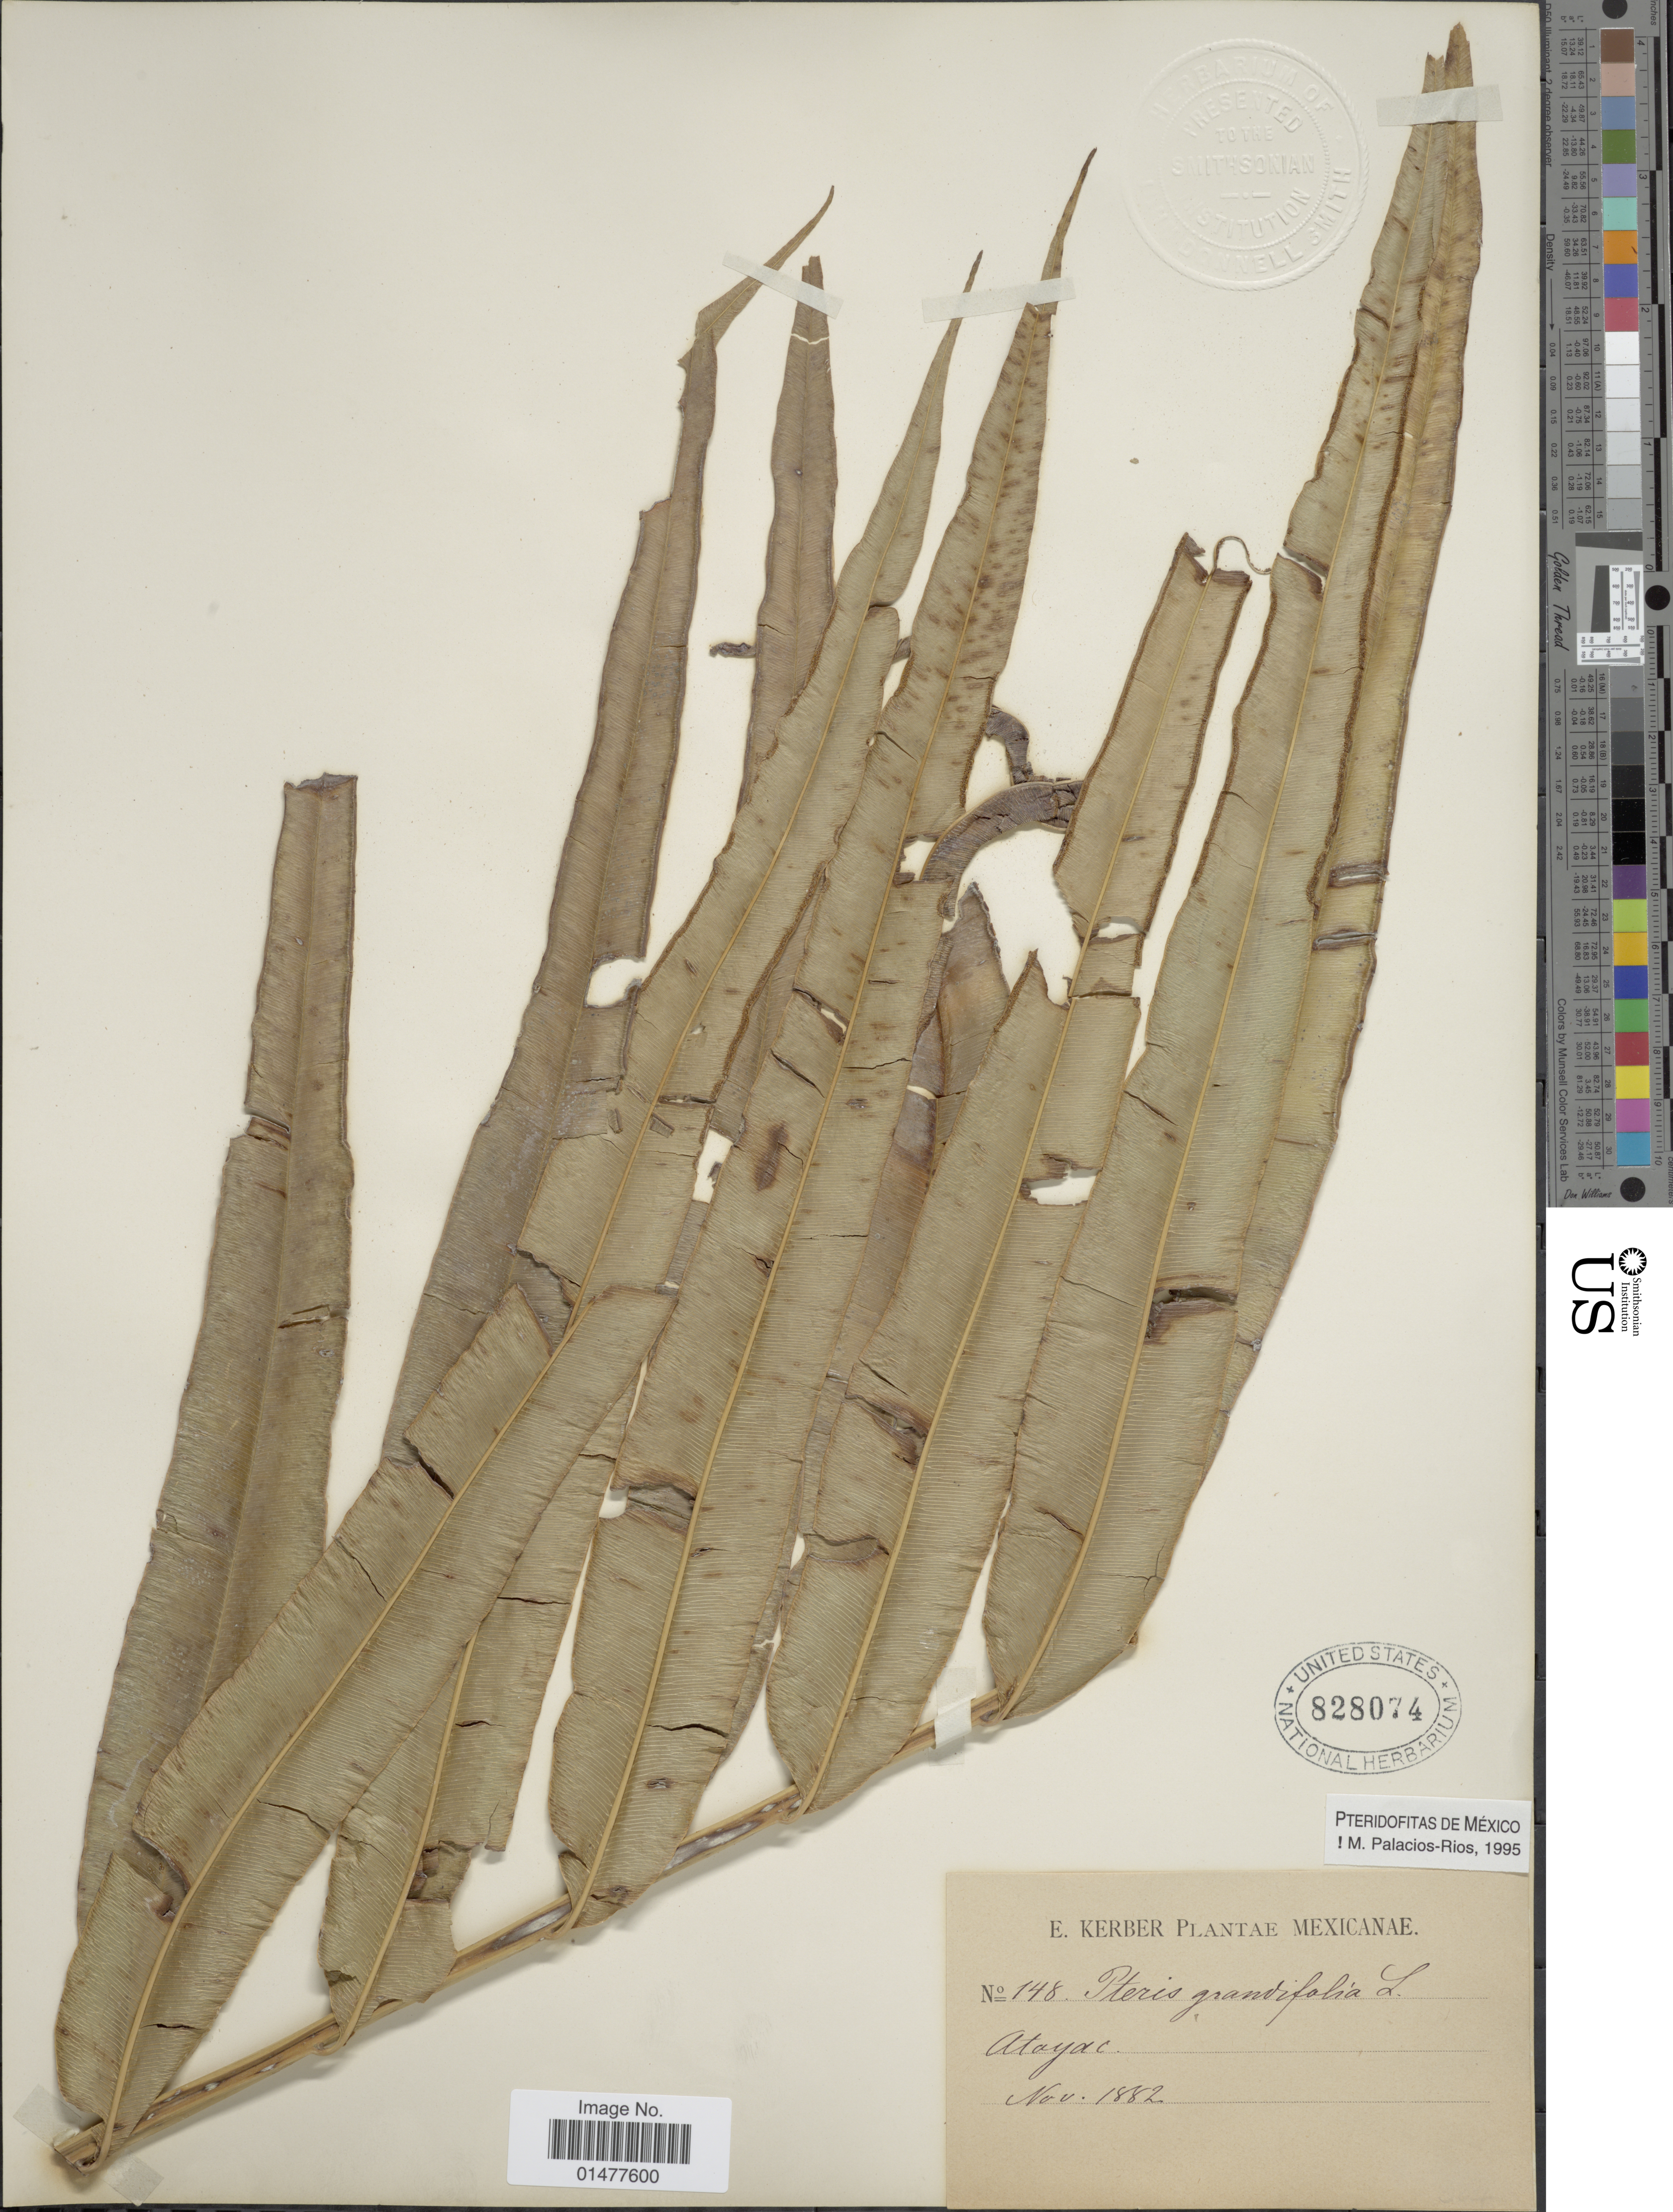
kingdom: Plantae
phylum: Tracheophyta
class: Polypodiopsida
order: Polypodiales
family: Pteridaceae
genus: Pteris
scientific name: Pteris grandifolia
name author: L.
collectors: E. Kerber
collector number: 148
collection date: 1882-11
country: Mexico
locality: Atayac.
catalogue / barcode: US 828074